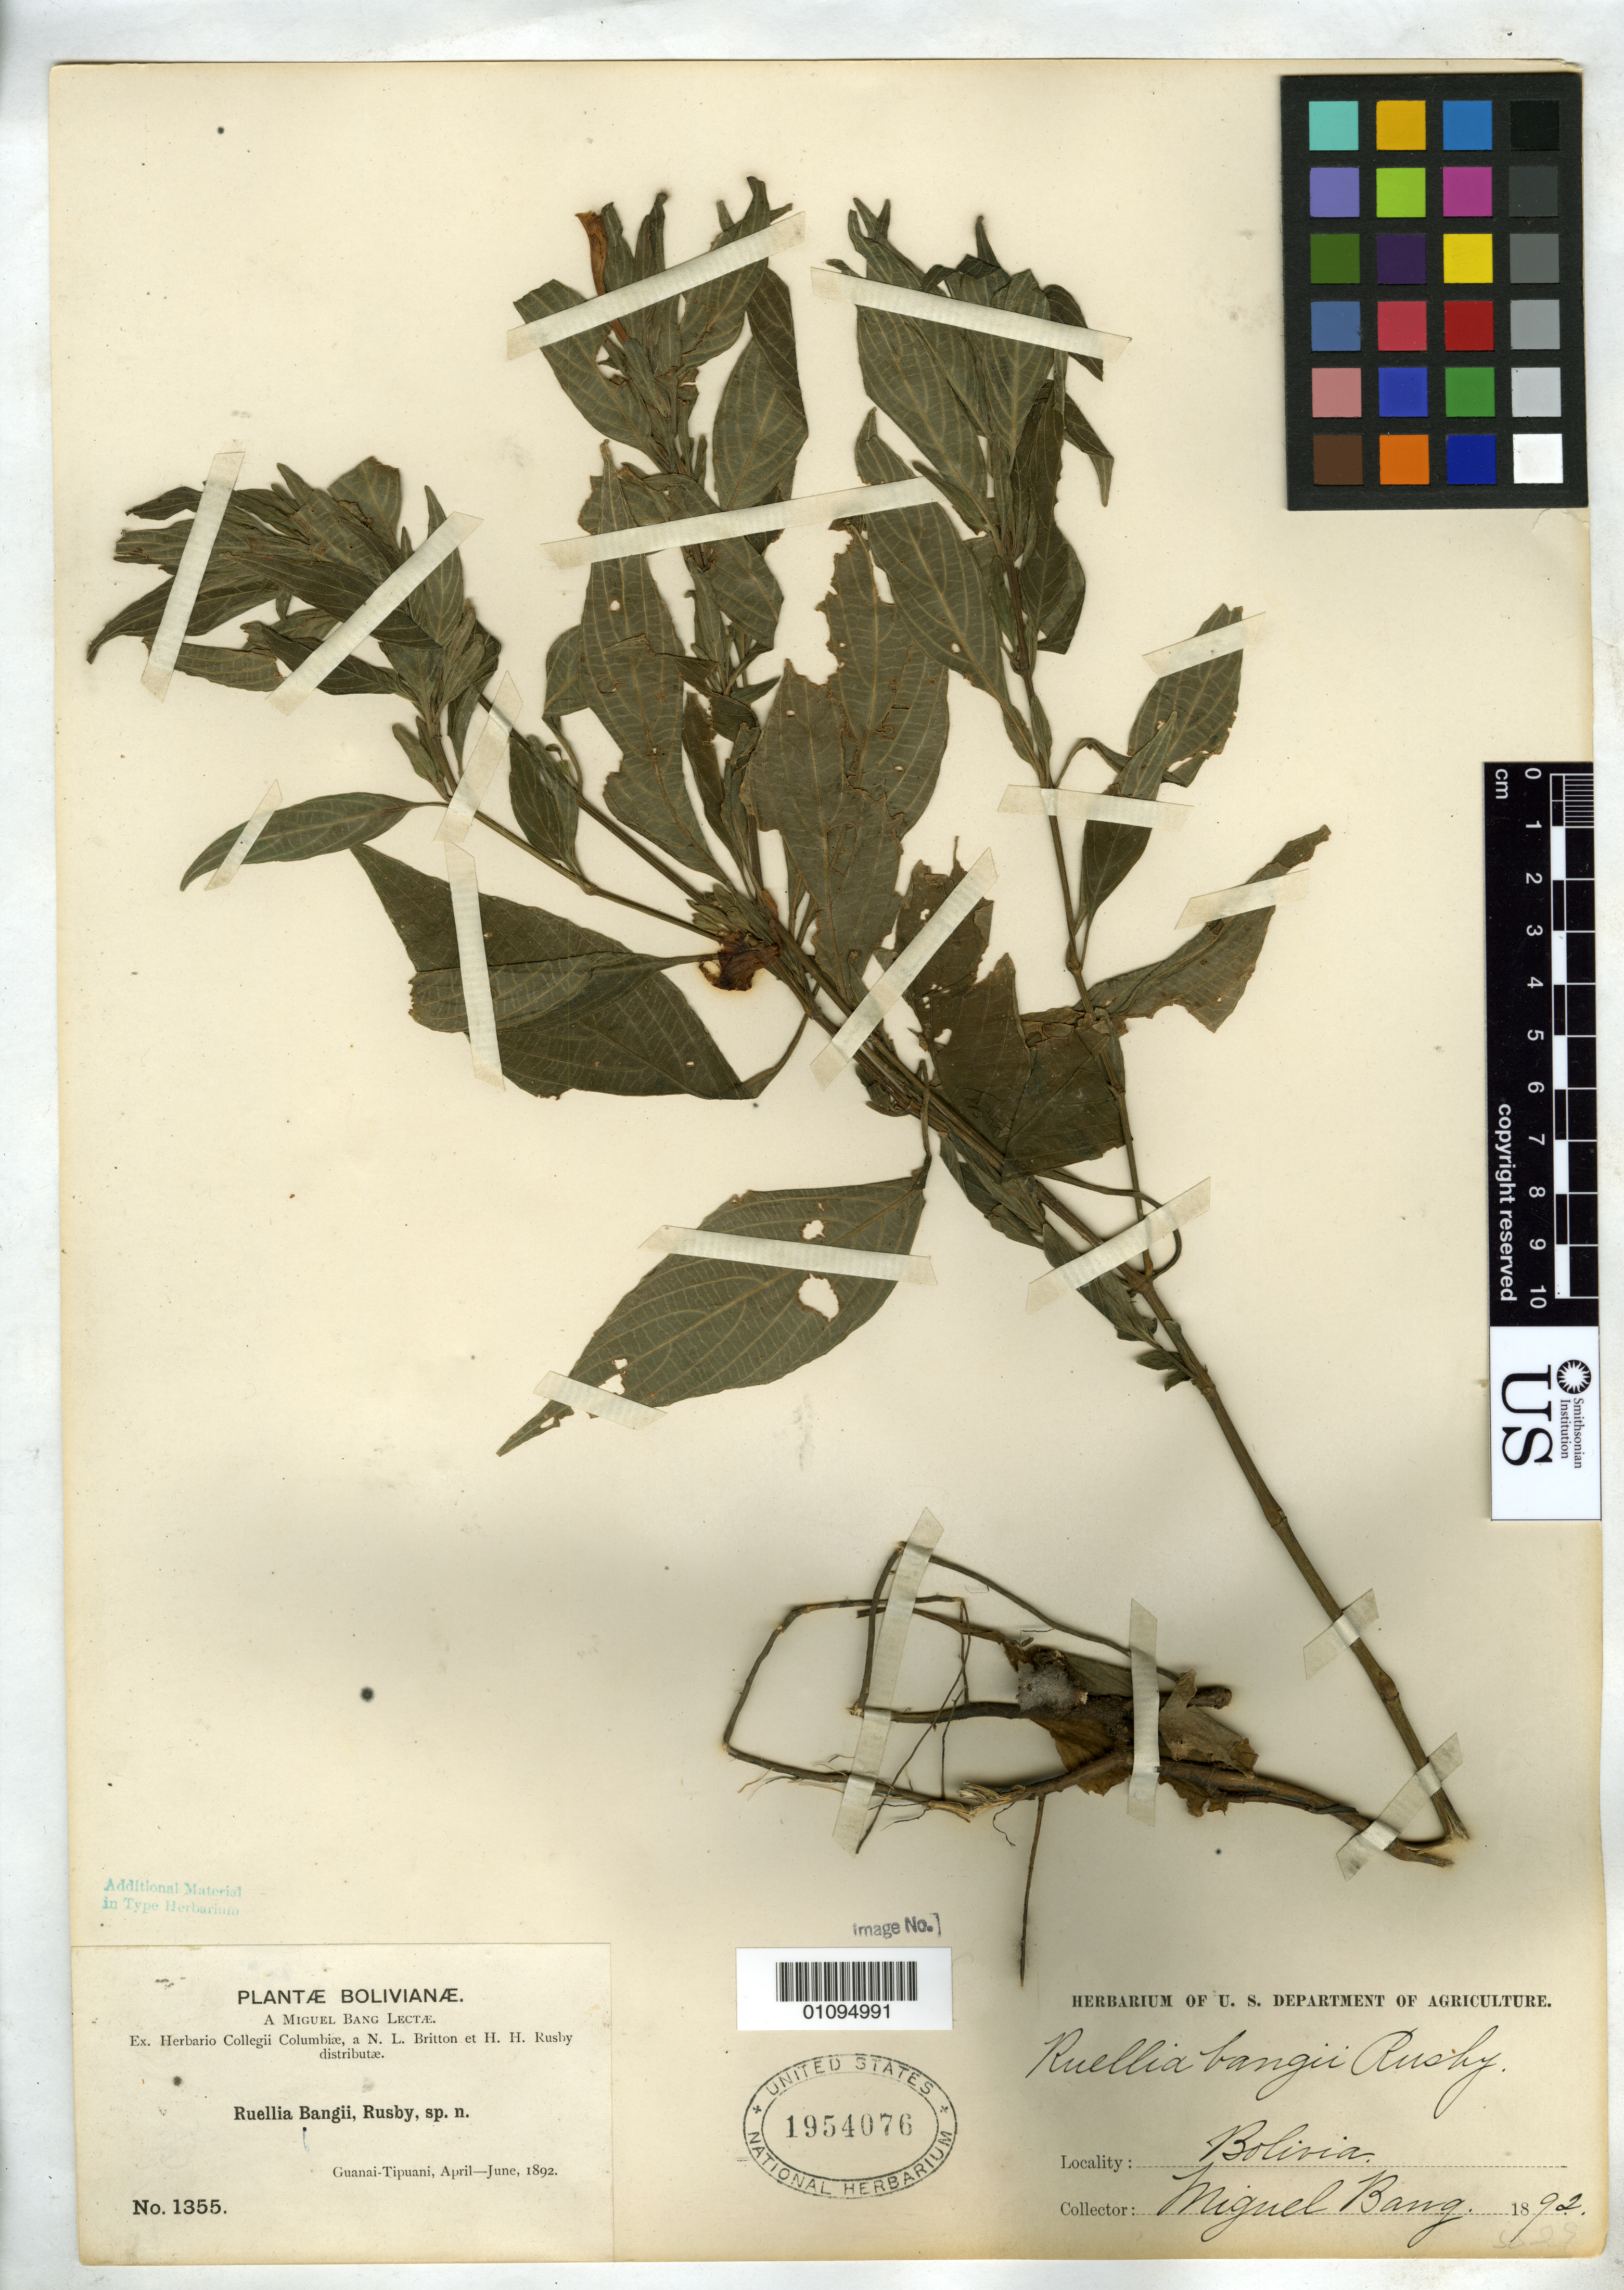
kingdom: Plantae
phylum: Tracheophyta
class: Magnoliopsida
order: Lamiales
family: Acanthaceae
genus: Ruellia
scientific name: Ruellia bangii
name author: Rusby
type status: Isotype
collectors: M. Bang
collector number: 1355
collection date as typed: Apr 1892 to -- Jun 1892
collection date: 1892-04/1892-06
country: Bolivia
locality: Between Guanai & Tipuani.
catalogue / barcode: US 1954076